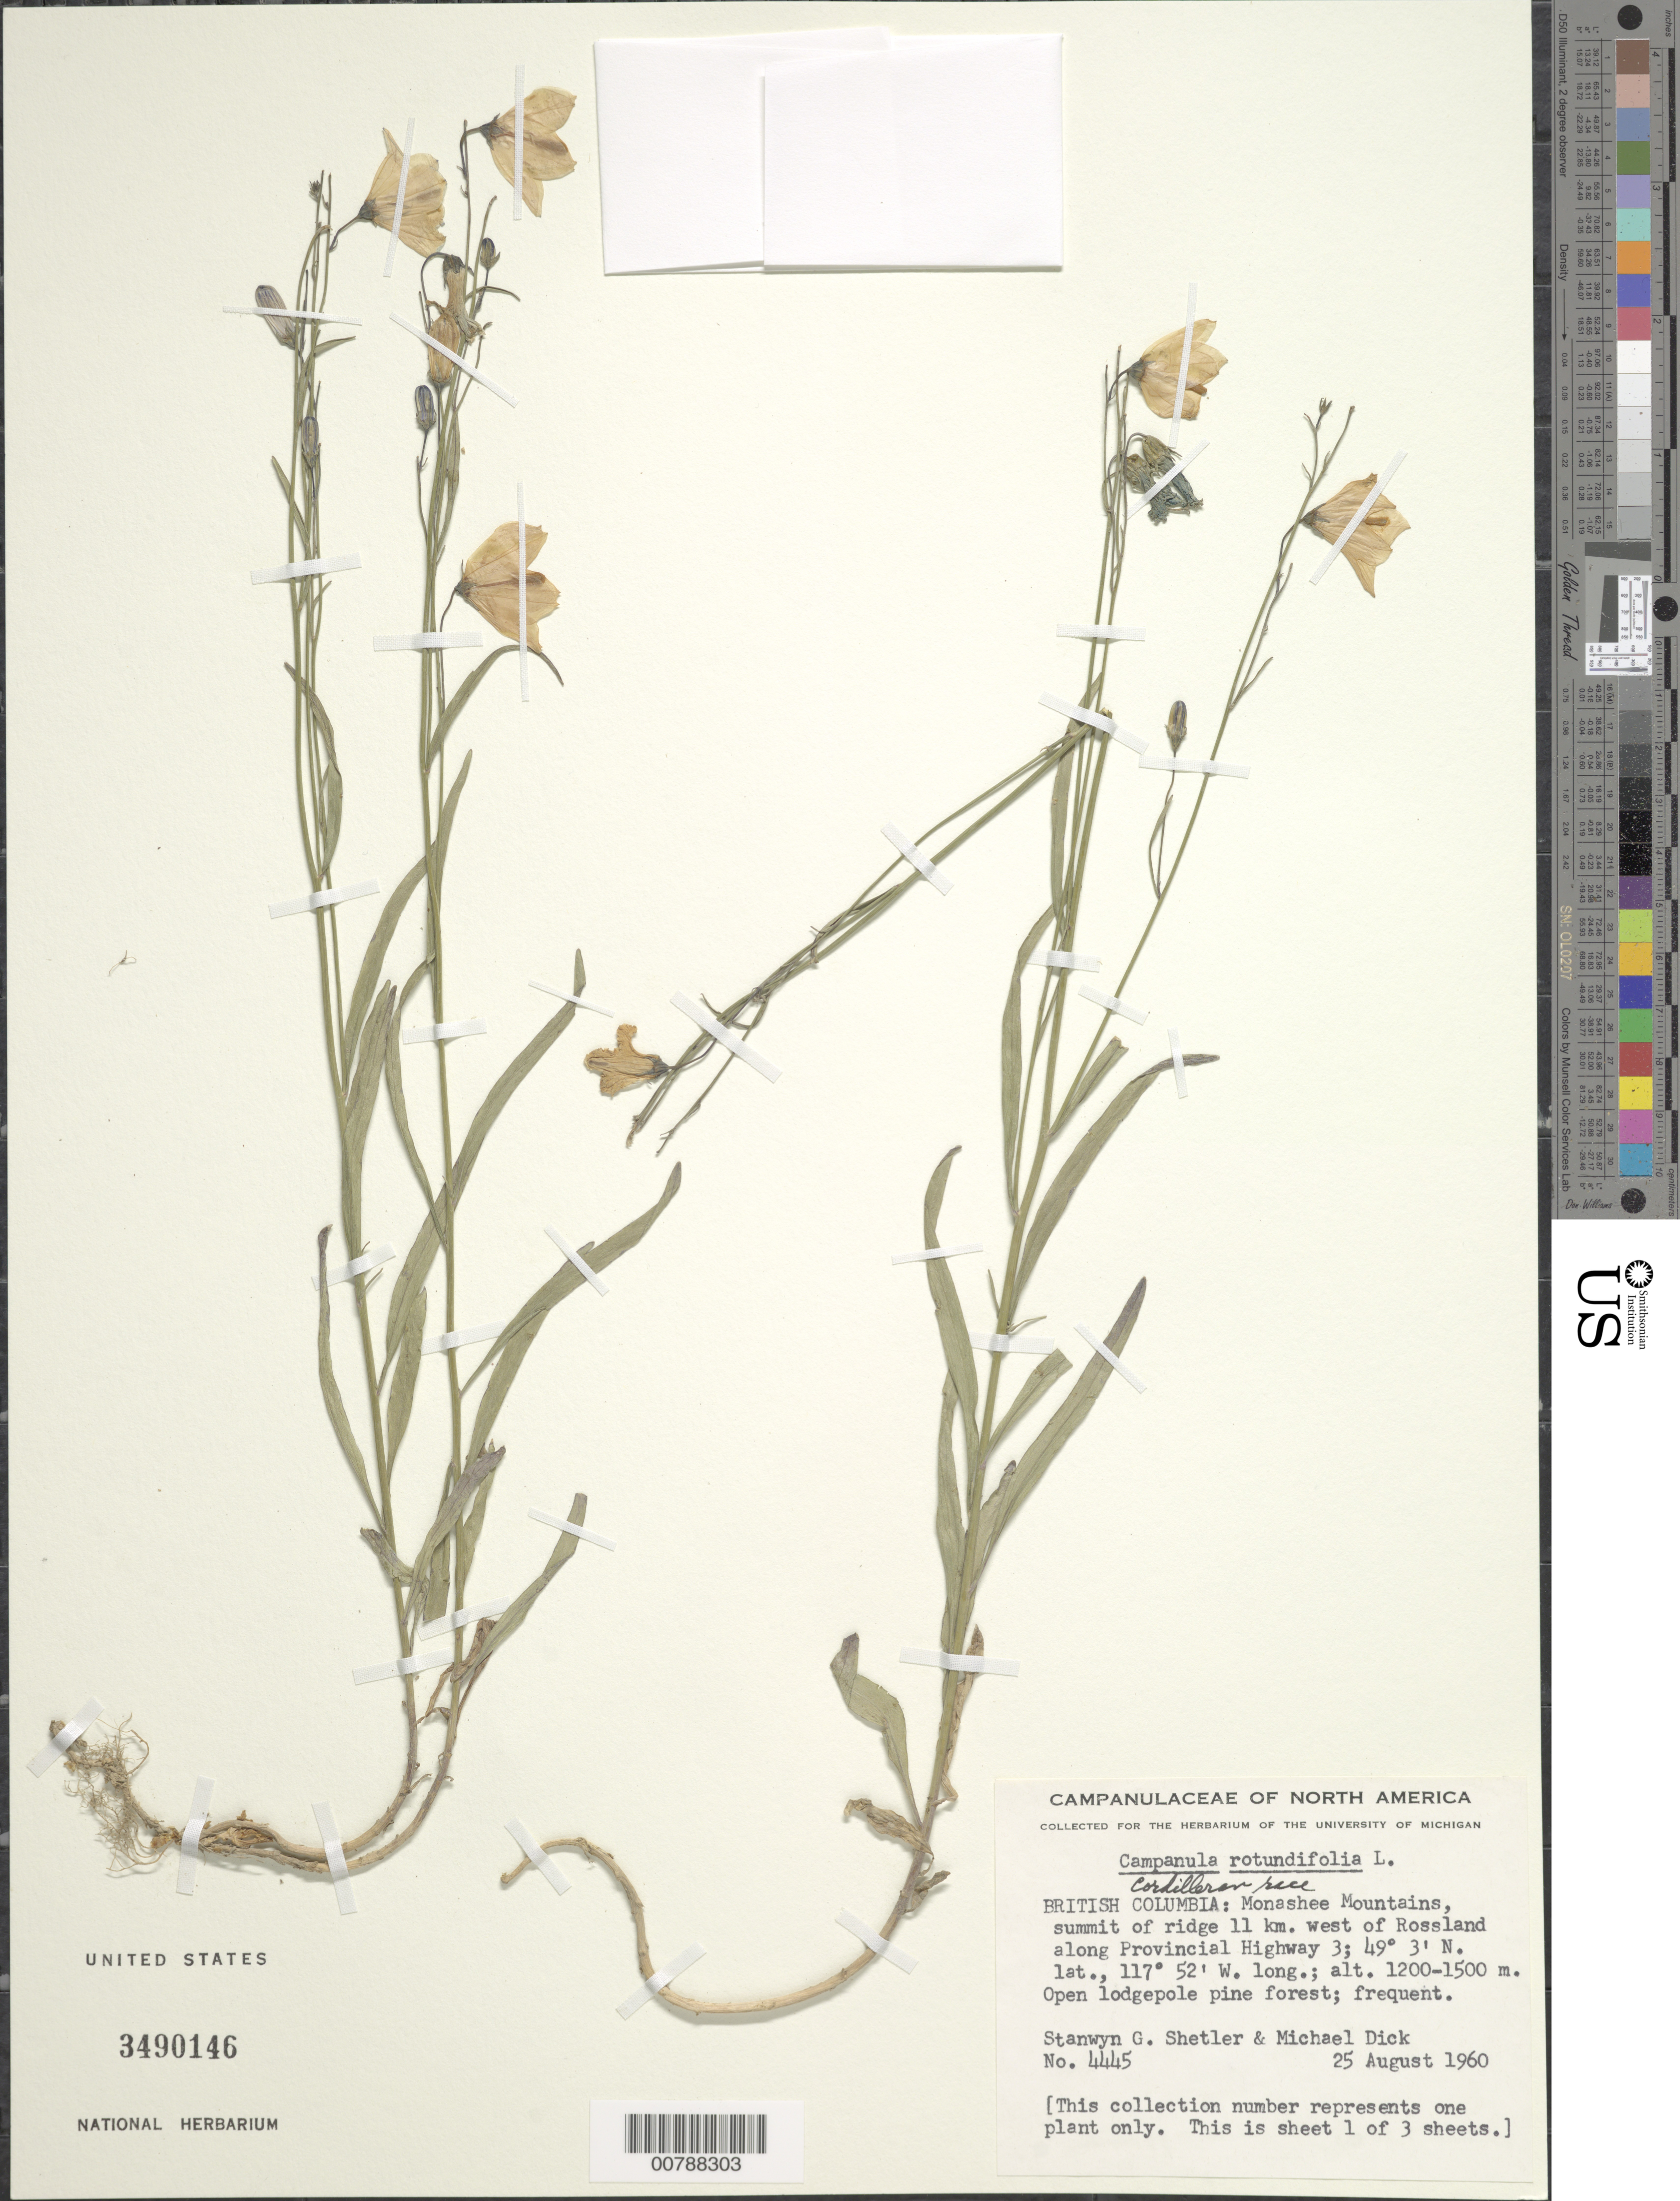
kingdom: Plantae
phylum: Tracheophyta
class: Magnoliopsida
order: Asterales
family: Campanulaceae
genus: Campanula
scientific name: Campanula rotundifolia L. Cordilleran race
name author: L.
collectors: S. Shetler & M. Dick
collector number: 4445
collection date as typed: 25 August 1960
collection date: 1960-08-25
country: Canada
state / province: British Columbia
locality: Monashee Mountains, summit of ridge 11 km. west of Rossland along Provincial Highway 3.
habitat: Open lodgepole pine forest.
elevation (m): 1200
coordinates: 49 3' N, 117 52' W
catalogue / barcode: US 3490146